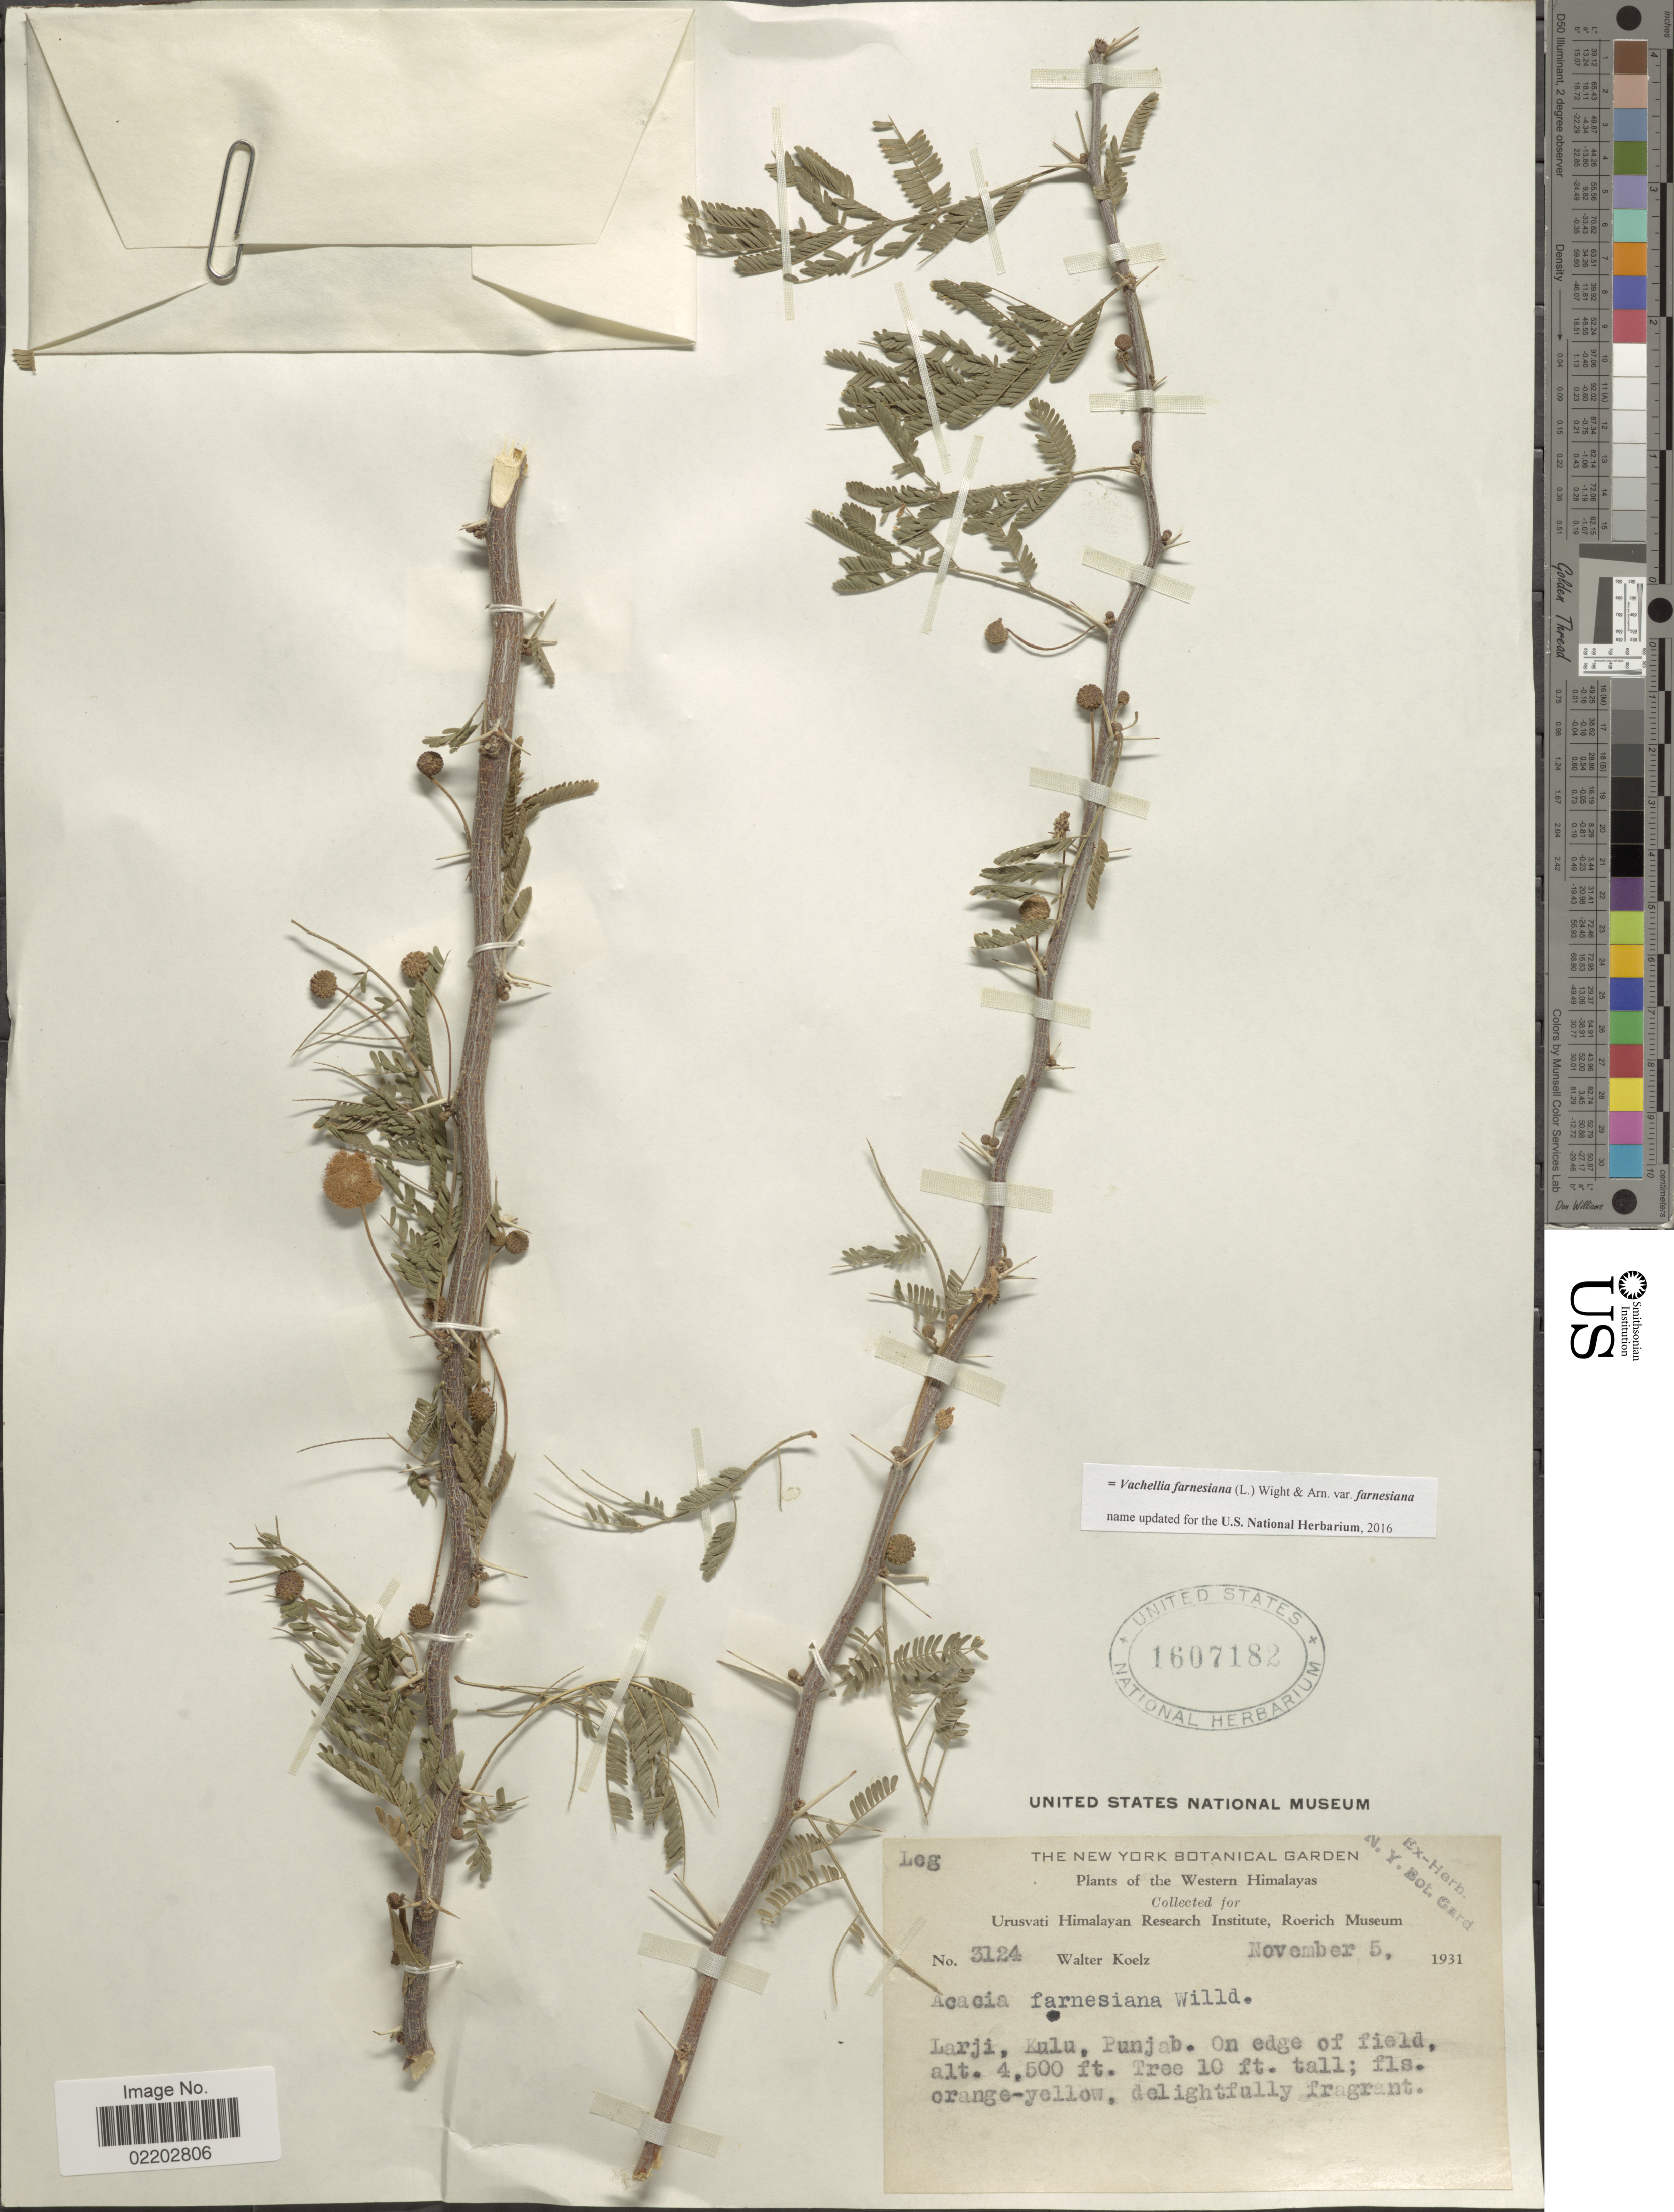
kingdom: Plantae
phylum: Tracheophyta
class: Magnoliopsida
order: Fabales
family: Fabaceae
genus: Vachellia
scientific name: Vachellia farnesiana var. farnesiana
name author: (L.) Wight & Arn.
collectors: W. N. Koelz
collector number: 3124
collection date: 1931-11-05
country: India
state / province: Punjab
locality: Western Himalaya, Larji, Kulu, on edge of field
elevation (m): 1372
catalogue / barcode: US 1607182